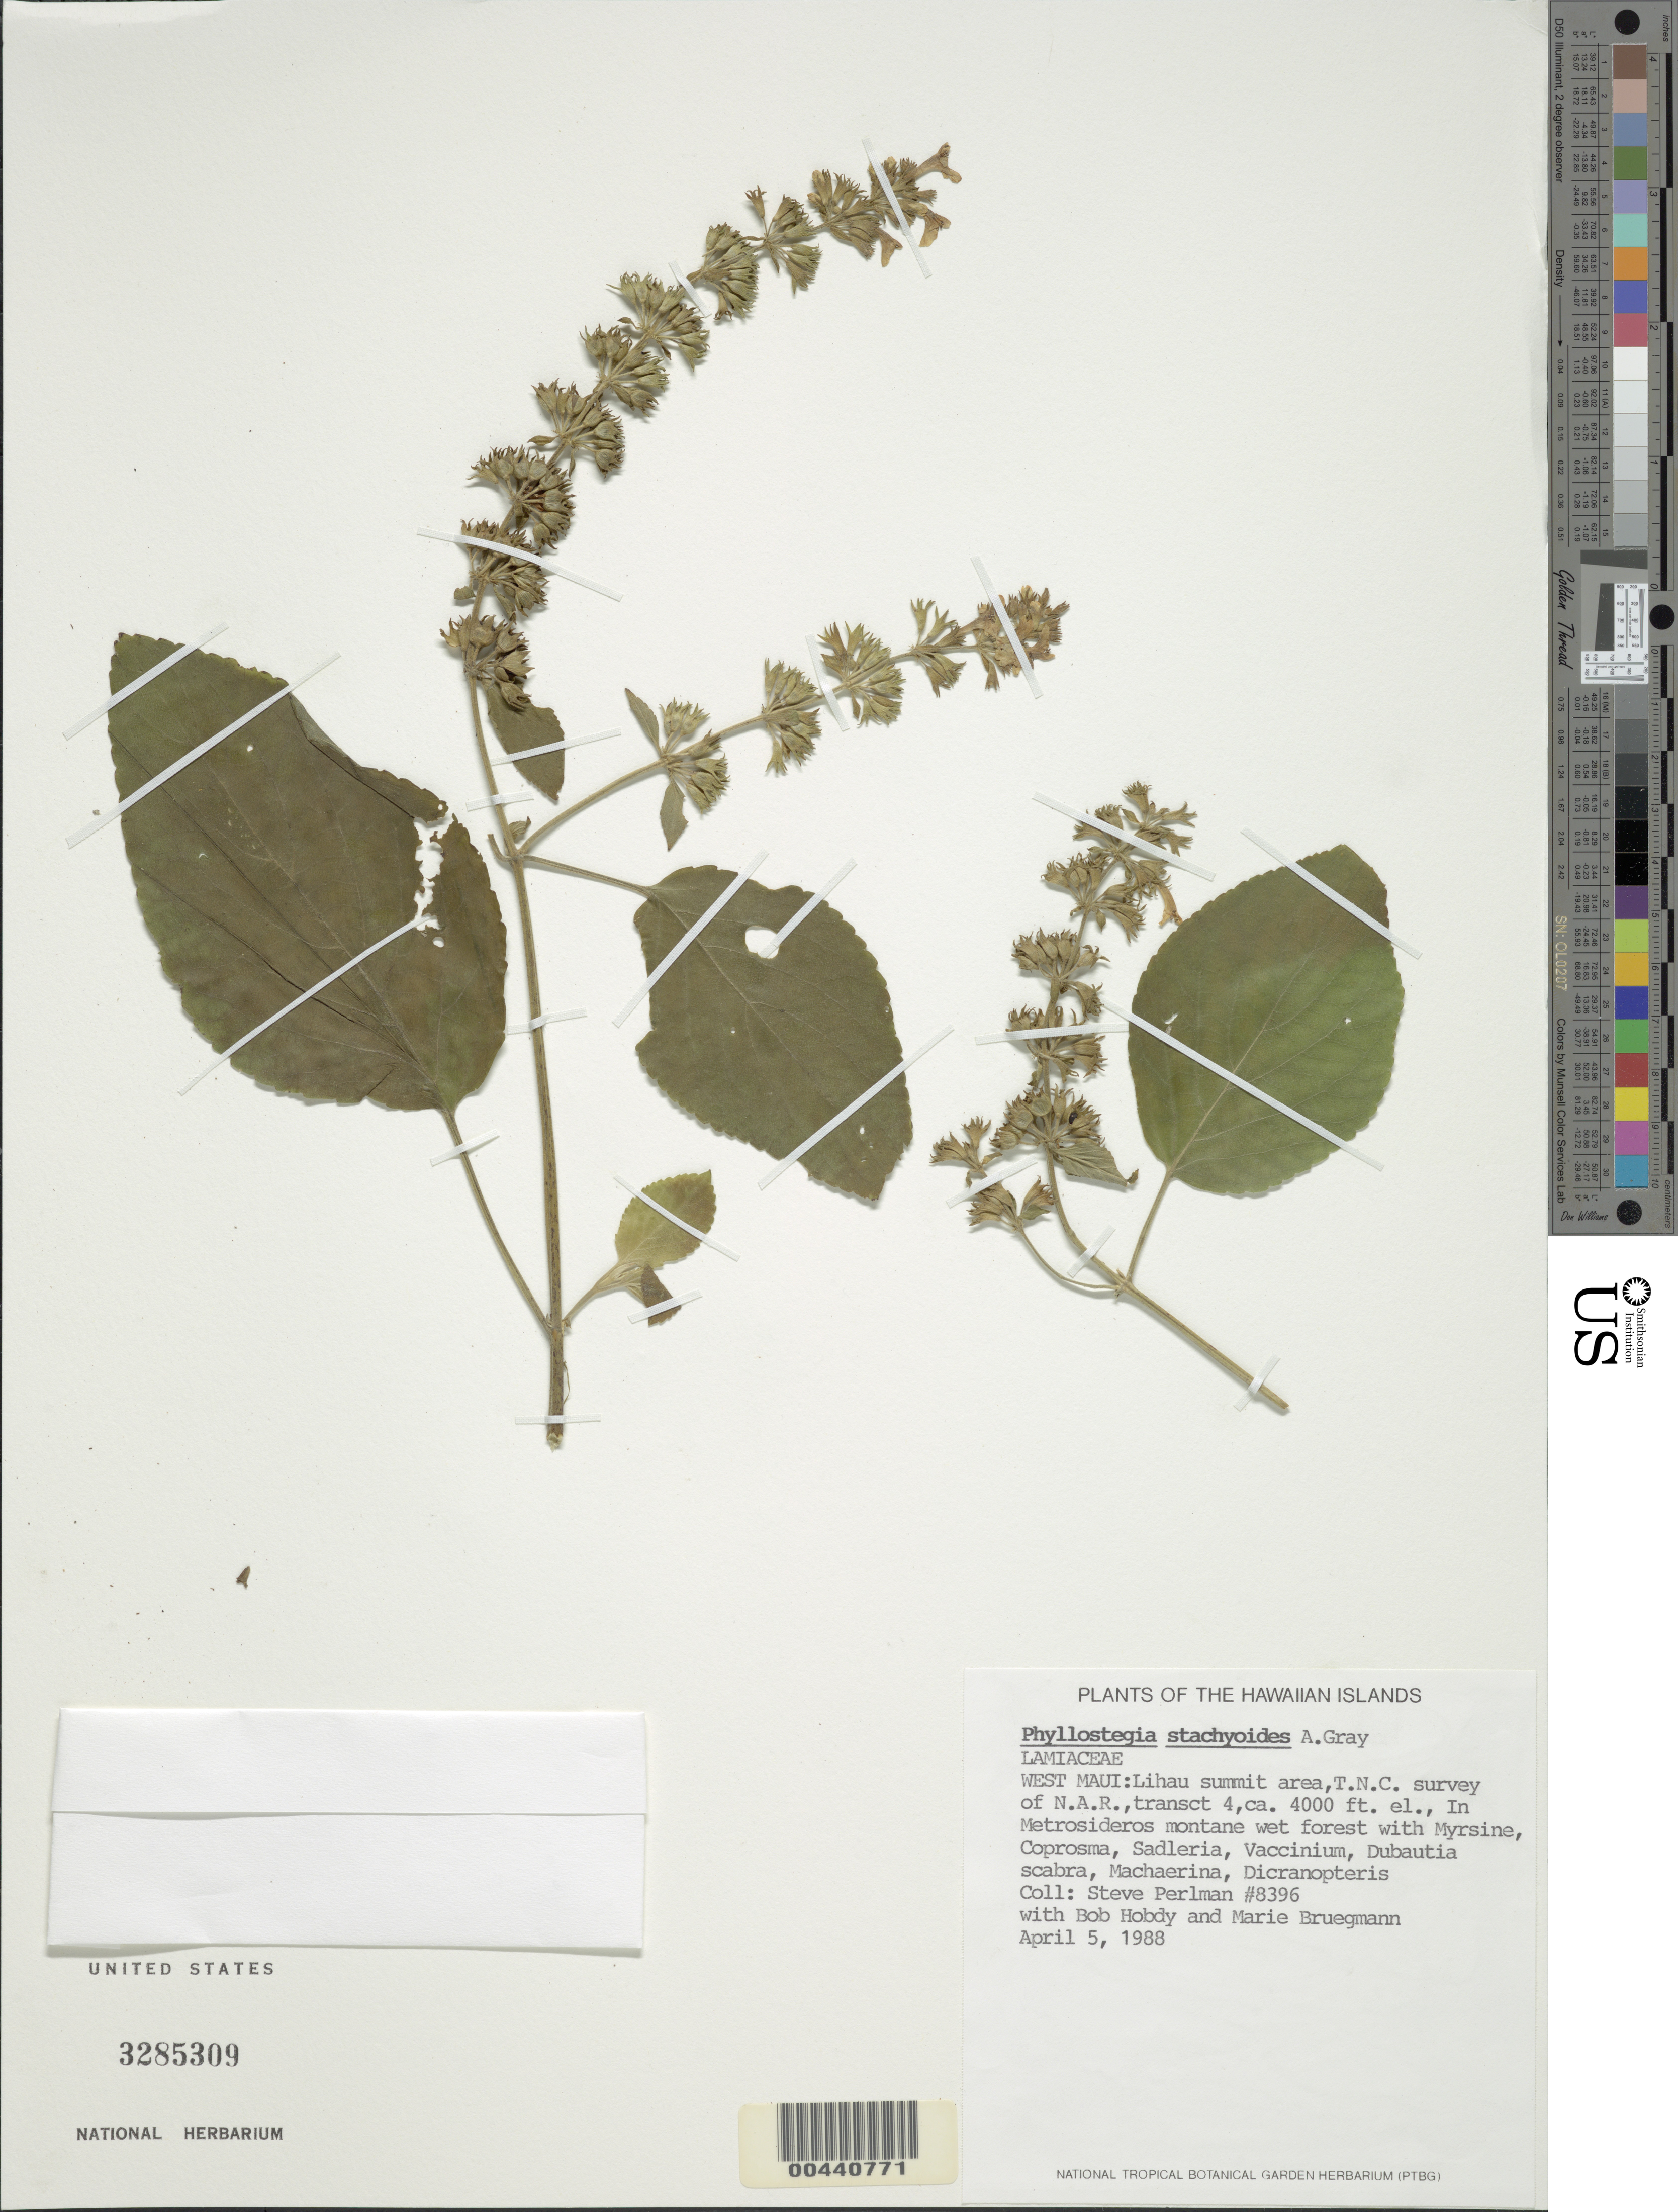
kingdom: Plantae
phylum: Tracheophyta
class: Magnoliopsida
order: Lamiales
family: Lamiaceae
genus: Phyllostegia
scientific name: Phyllostegia stachyoides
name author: A. Gray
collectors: S. P. Perlman, B. Hobdy & M. Bruegmann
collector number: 8396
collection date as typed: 5 Apr 1988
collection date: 1988-04-05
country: United States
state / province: Hawaii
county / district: Maui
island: Maui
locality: W Maui: Lihau summit area, T.N.C. survey of N.A.R., transect 4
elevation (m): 1219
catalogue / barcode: US 3285309